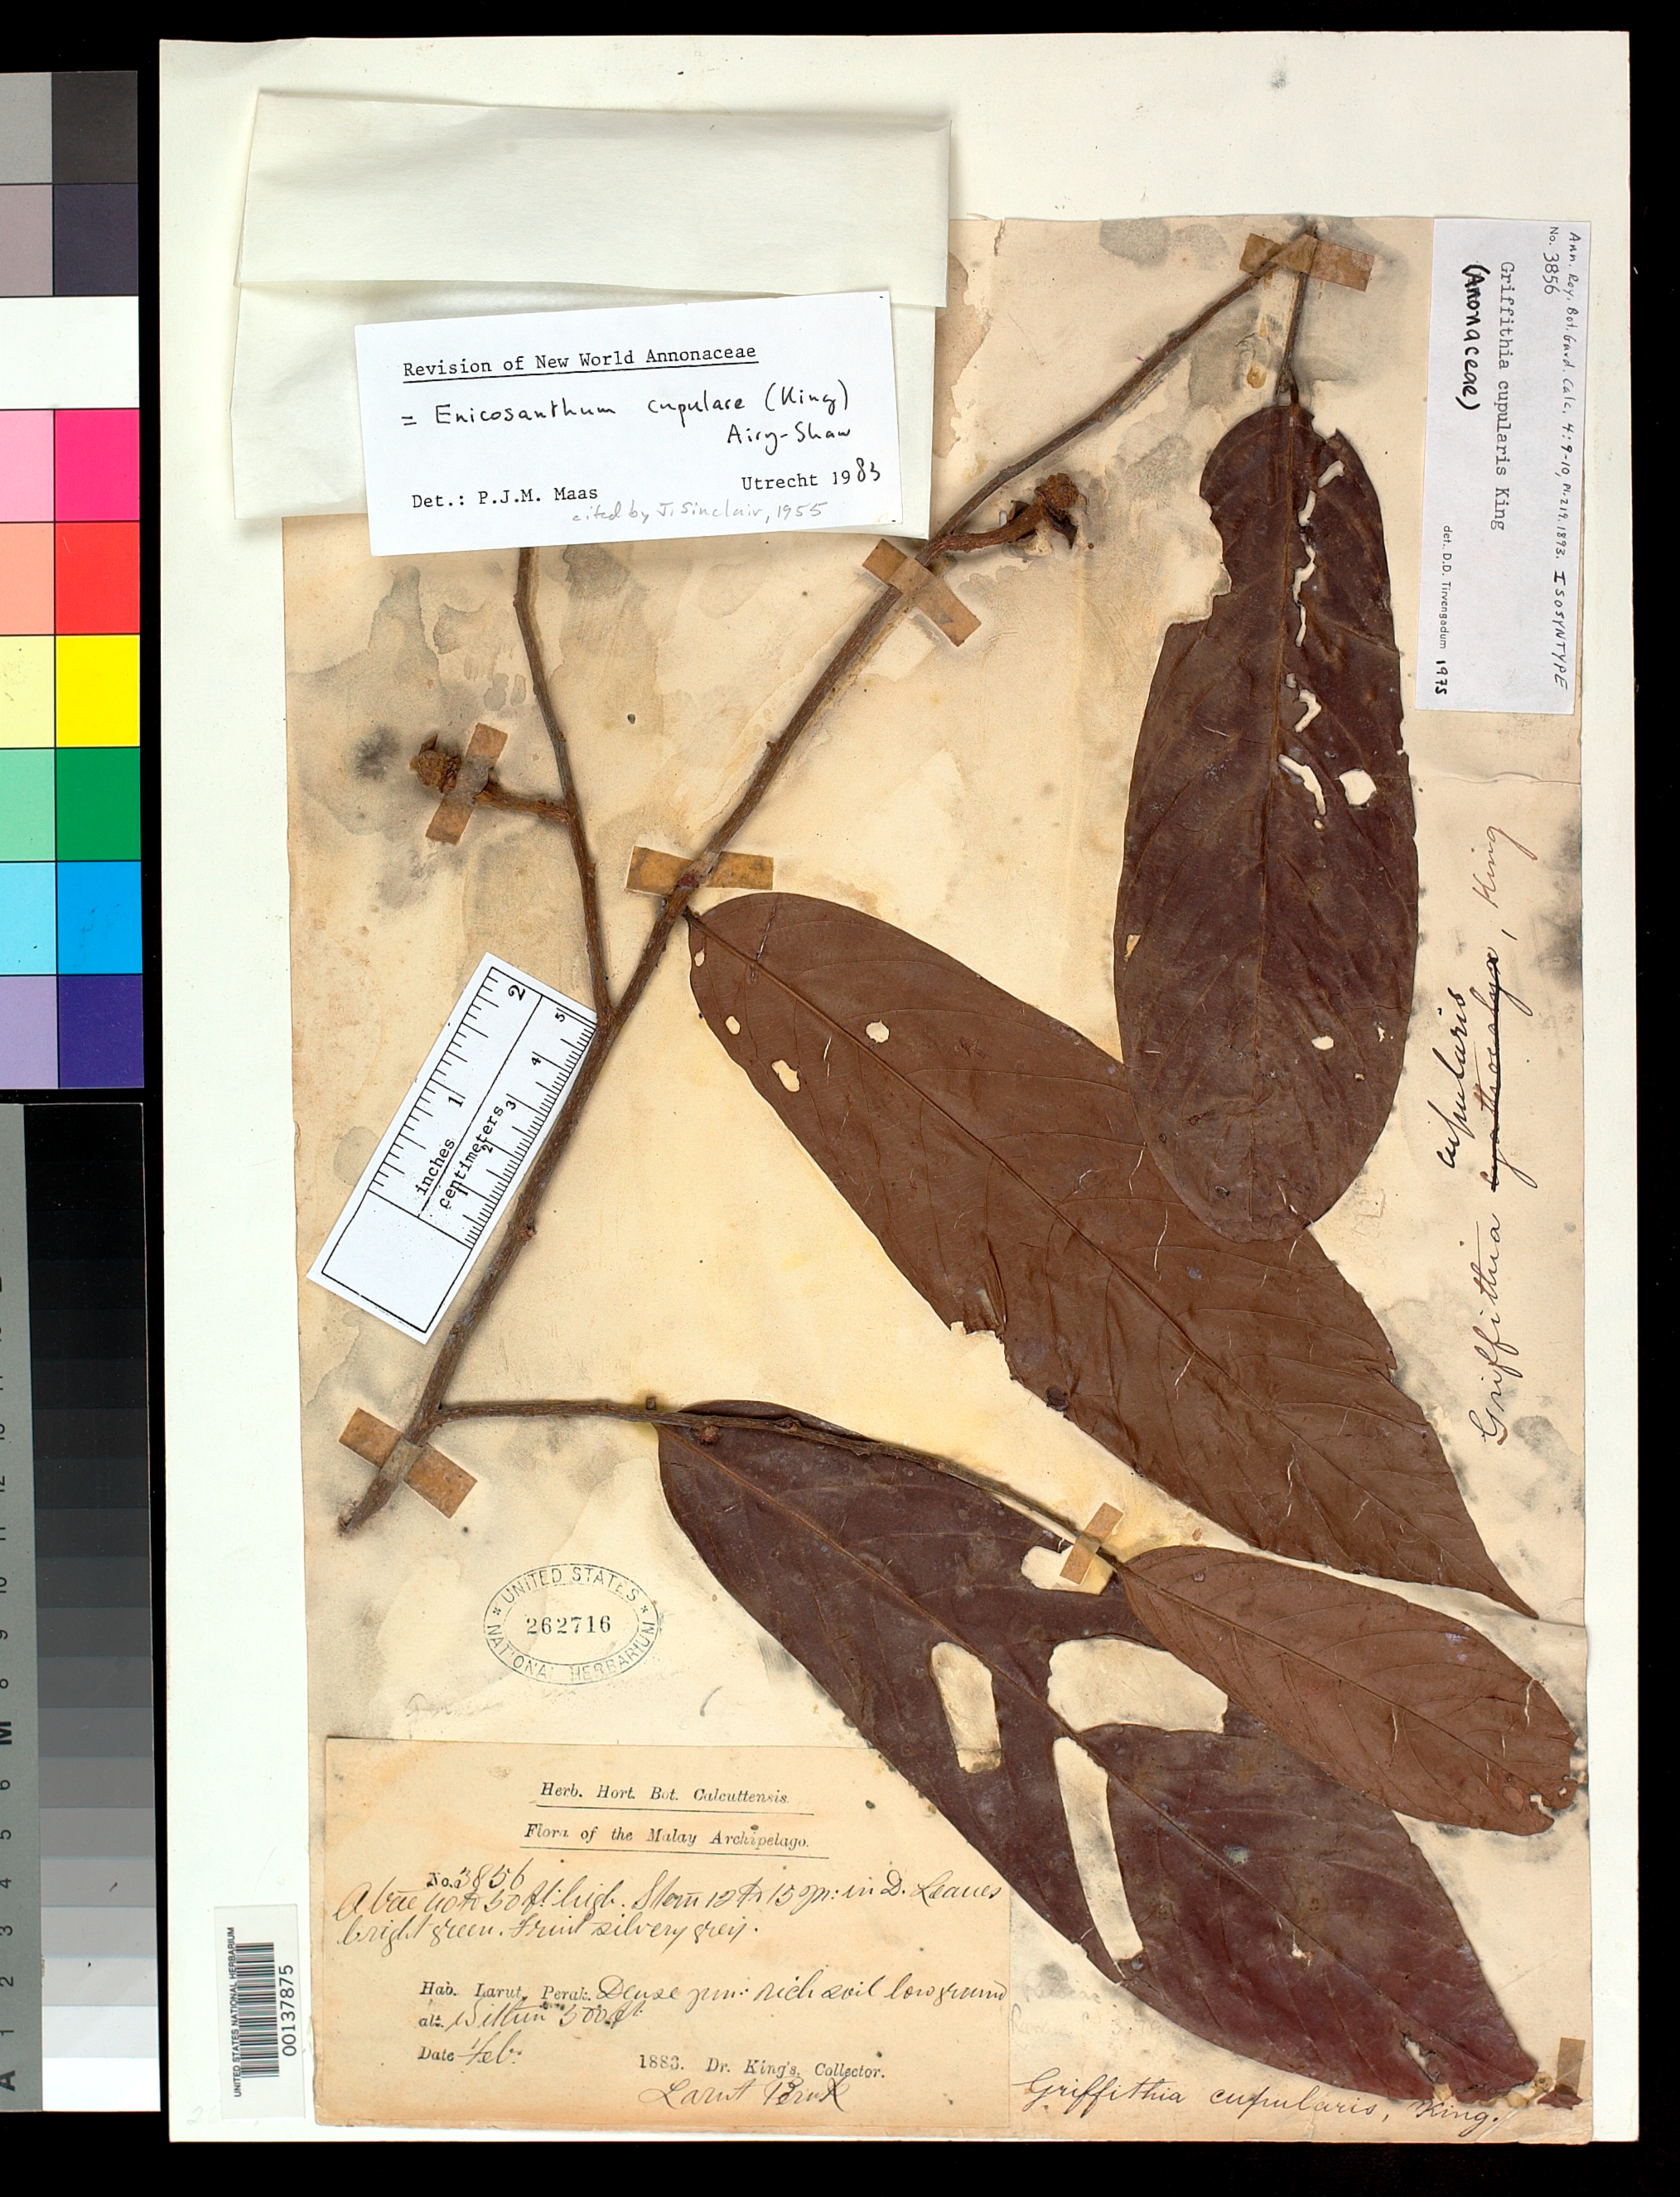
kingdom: Plantae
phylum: Tracheophyta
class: Magnoliopsida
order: Magnoliales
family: Annonaceae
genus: Griffithia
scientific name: Griffithia cupularis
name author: King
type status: Isosyntype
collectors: H. Kunstler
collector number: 3856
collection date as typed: Feb 1883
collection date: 1883-02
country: Malaysia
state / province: Perak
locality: Larut; alt. appx. 500 ft. [Malay Peninsula]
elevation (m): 152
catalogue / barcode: US 262716